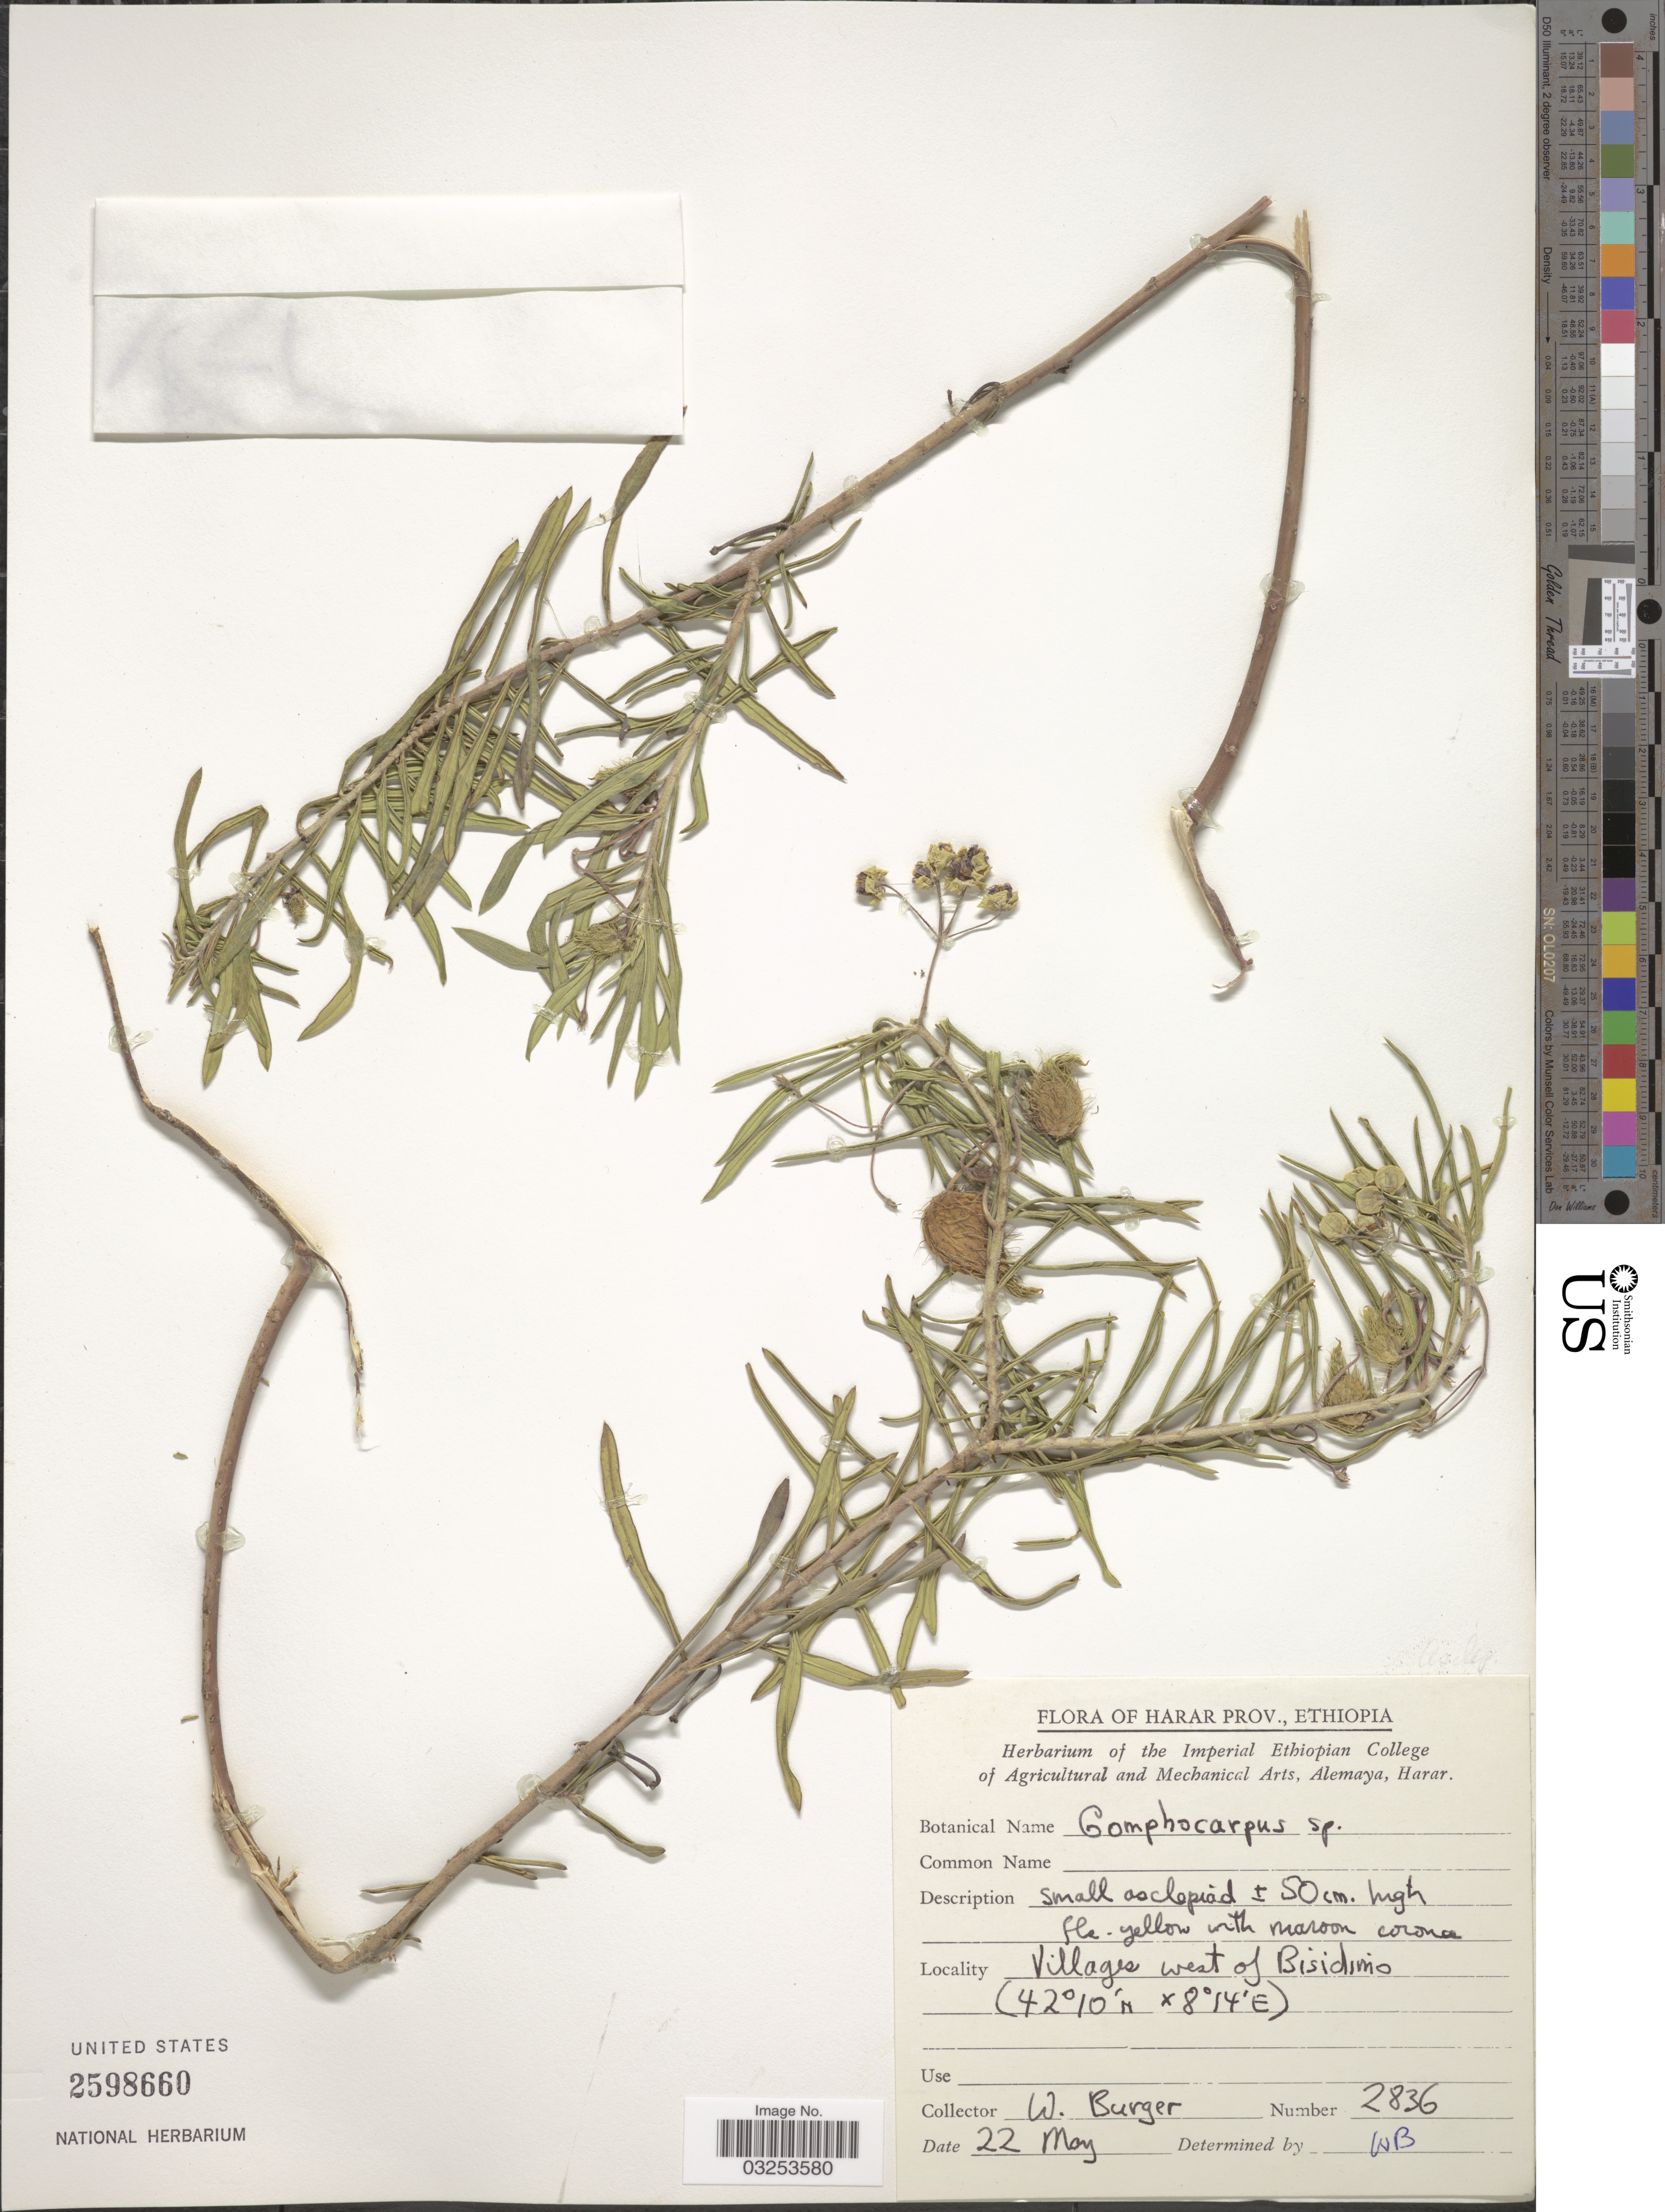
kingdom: Plantae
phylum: Tracheophyta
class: Magnoliopsida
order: Gentianales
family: Apocynaceae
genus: Gomphocarpus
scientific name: Gomphocarpus sp.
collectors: W. Burger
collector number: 2836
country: Ethiopia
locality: Harar Prov. Village west of Bisidimo.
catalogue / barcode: US 2598660